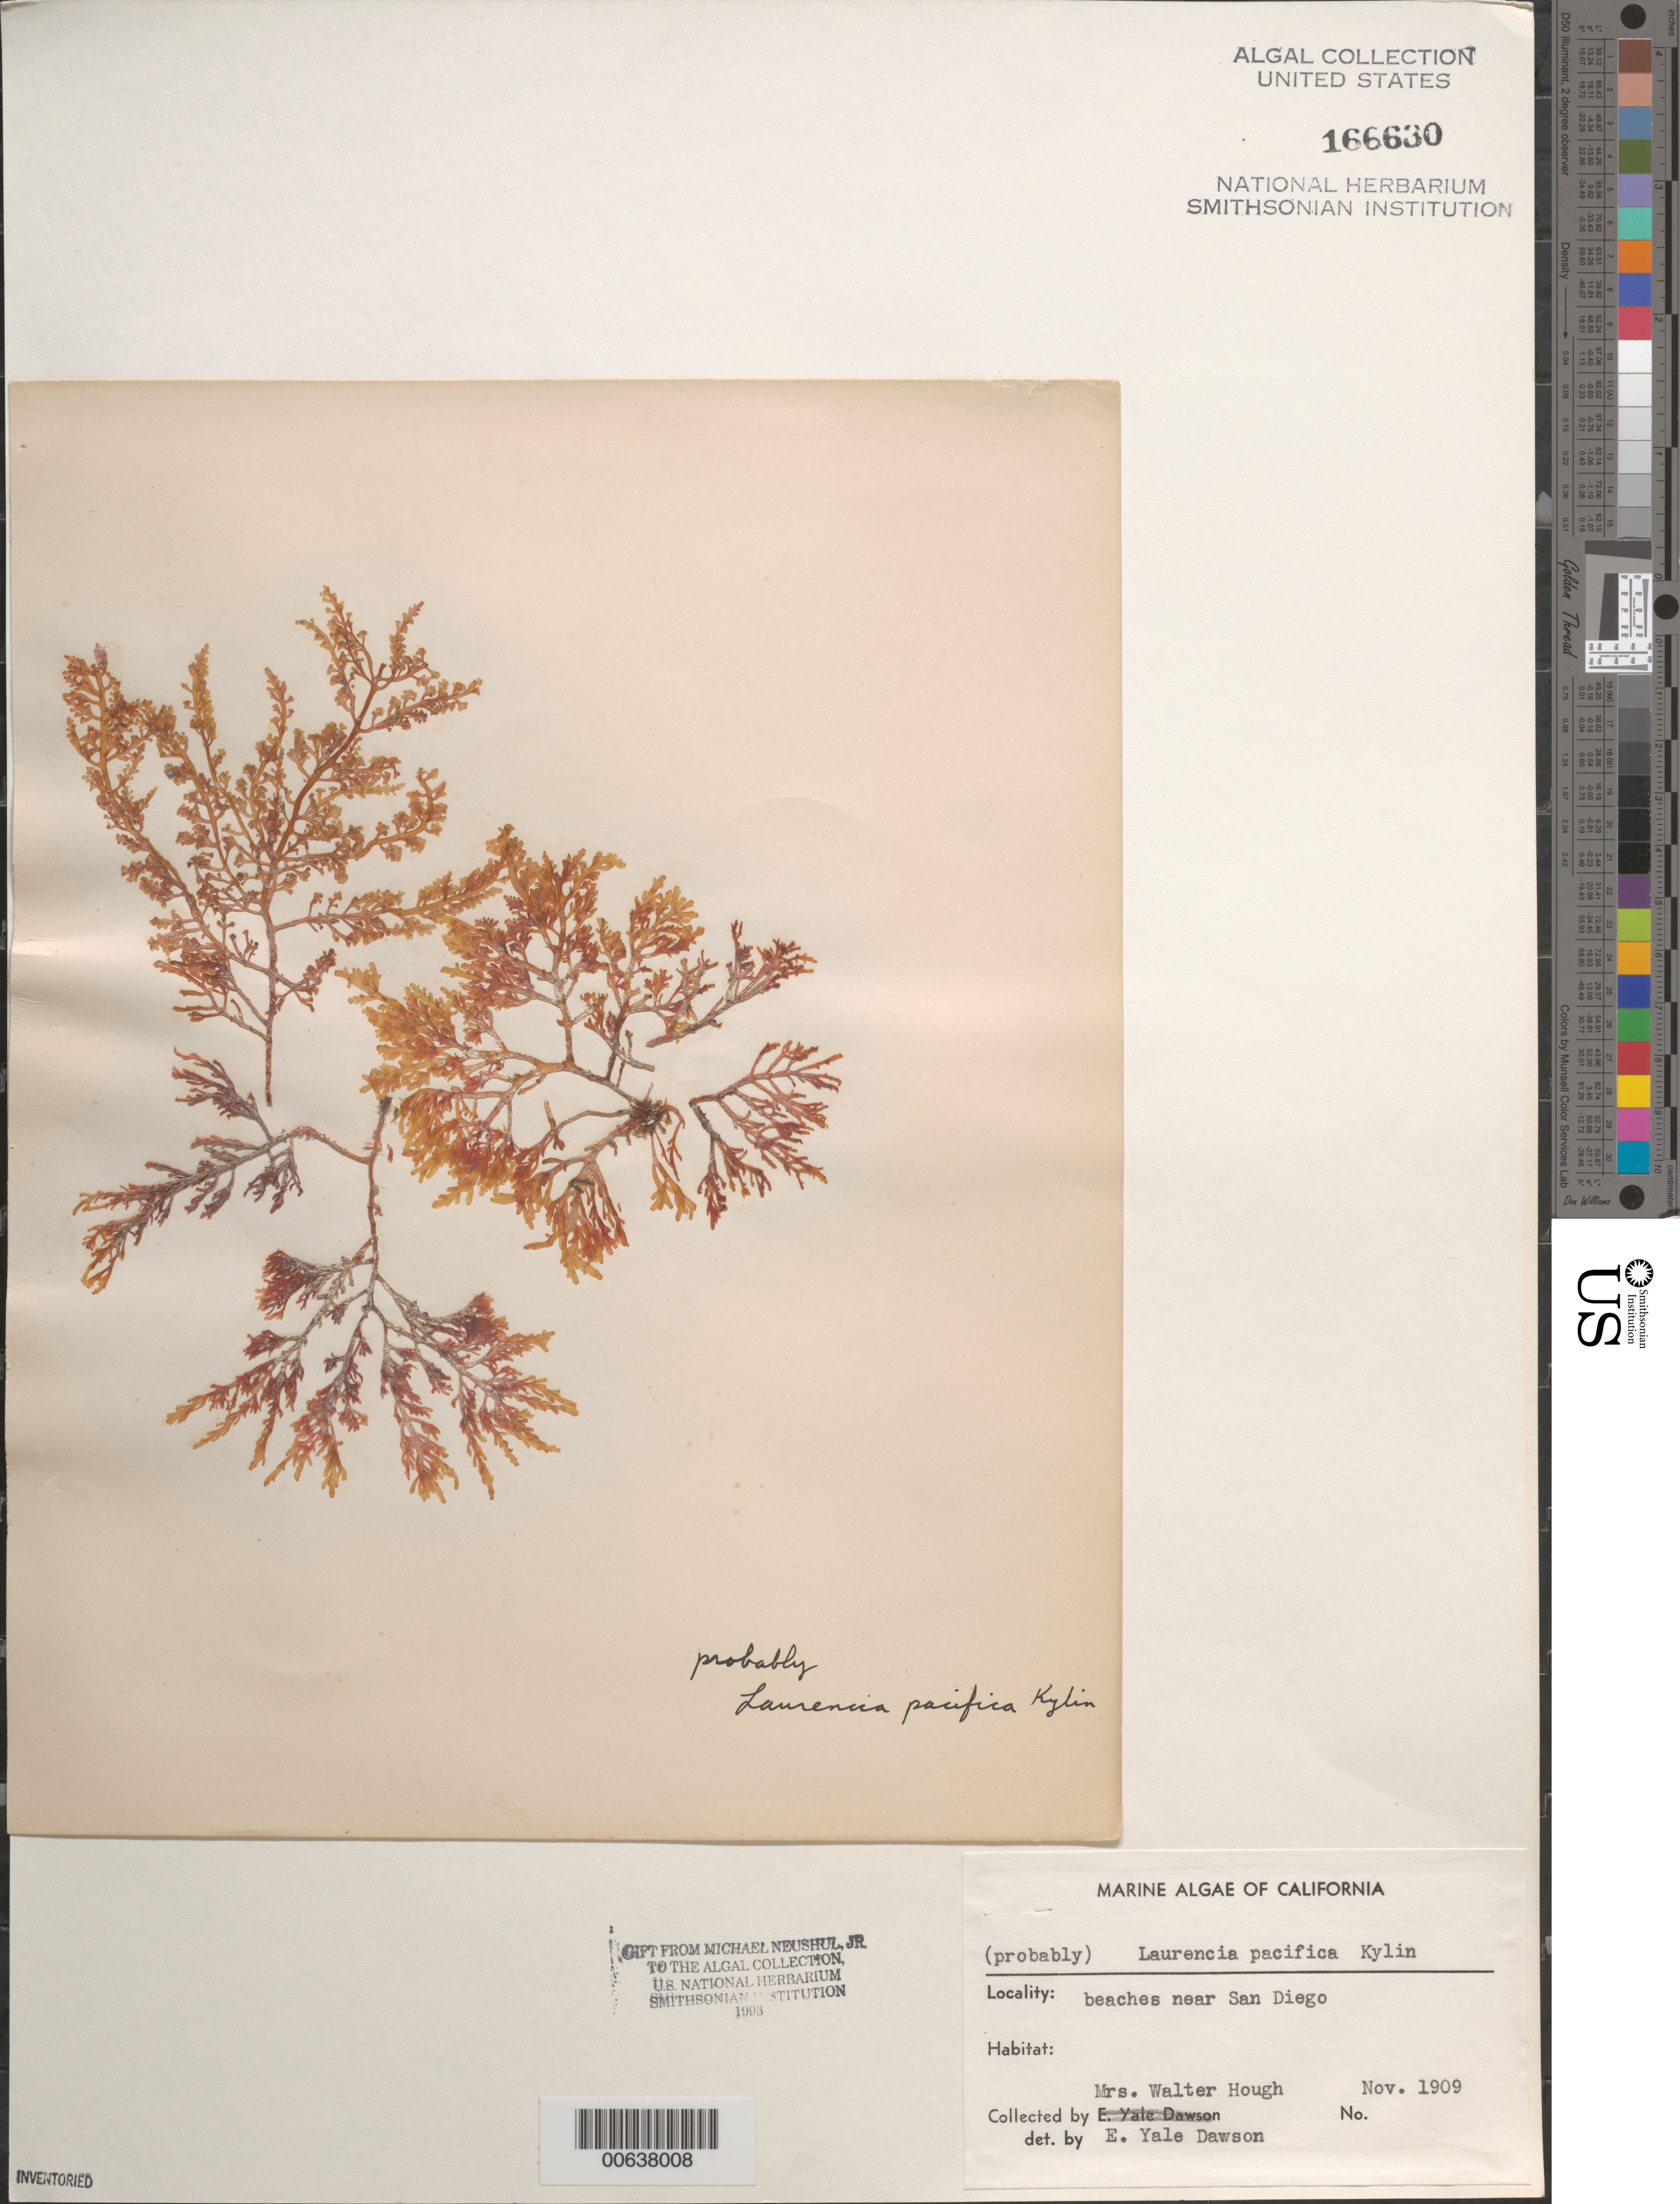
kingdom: Plantae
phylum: Rhodophyta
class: Florideophyceae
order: Ceramiales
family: Rhodomelaceae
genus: Laurencia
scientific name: Laurencia pacifica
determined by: Dawson, E. Y.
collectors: Mrs W. Hough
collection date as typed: Nov 1909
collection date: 1909-11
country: United States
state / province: California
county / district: San Diego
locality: Beaches near San Diego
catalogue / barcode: US 166630